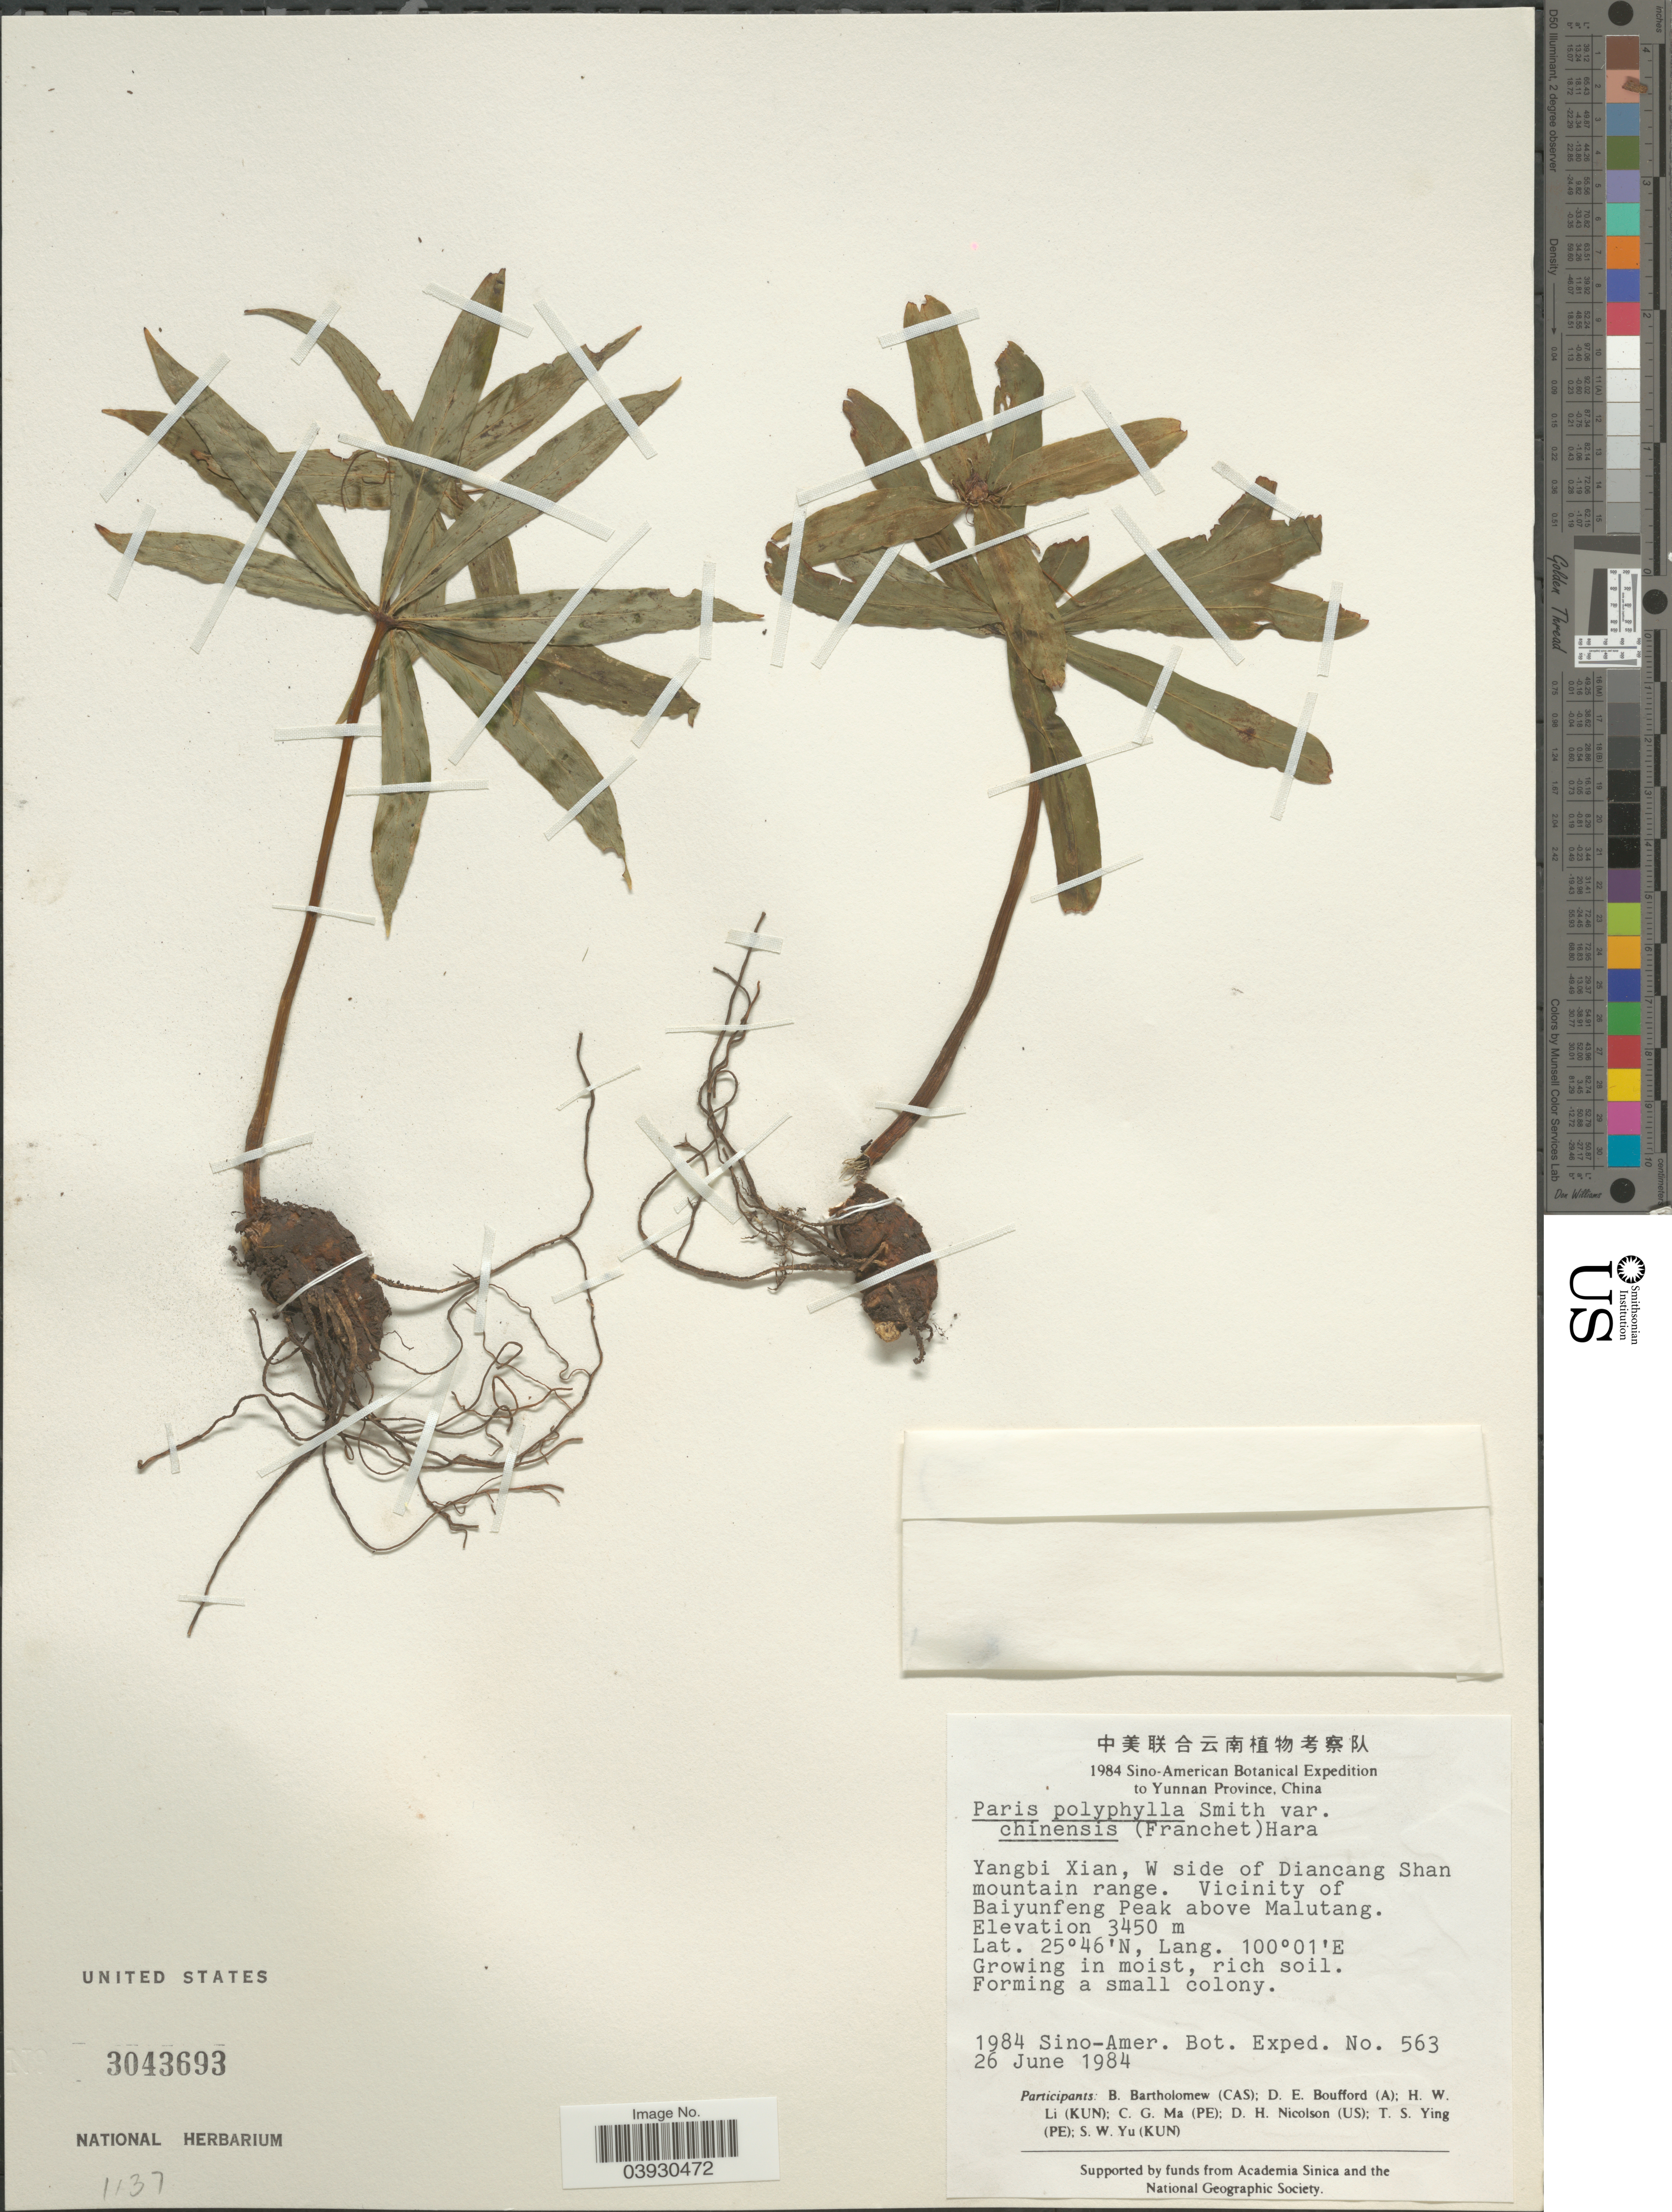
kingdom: Plantae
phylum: Tracheophyta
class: Liliopsida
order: Liliales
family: Melanthiaceae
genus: Paris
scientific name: Paris polyphylla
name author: Sm.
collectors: Sino-Amer. Bot. Exped. 1984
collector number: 563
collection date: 1984-06-26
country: China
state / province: Yunnan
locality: Yangbi Xian, W side of Diancang Shan mountain range. Vicinity of Baiyunfeng Peak above Malutang.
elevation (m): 3450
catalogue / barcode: US 3043693